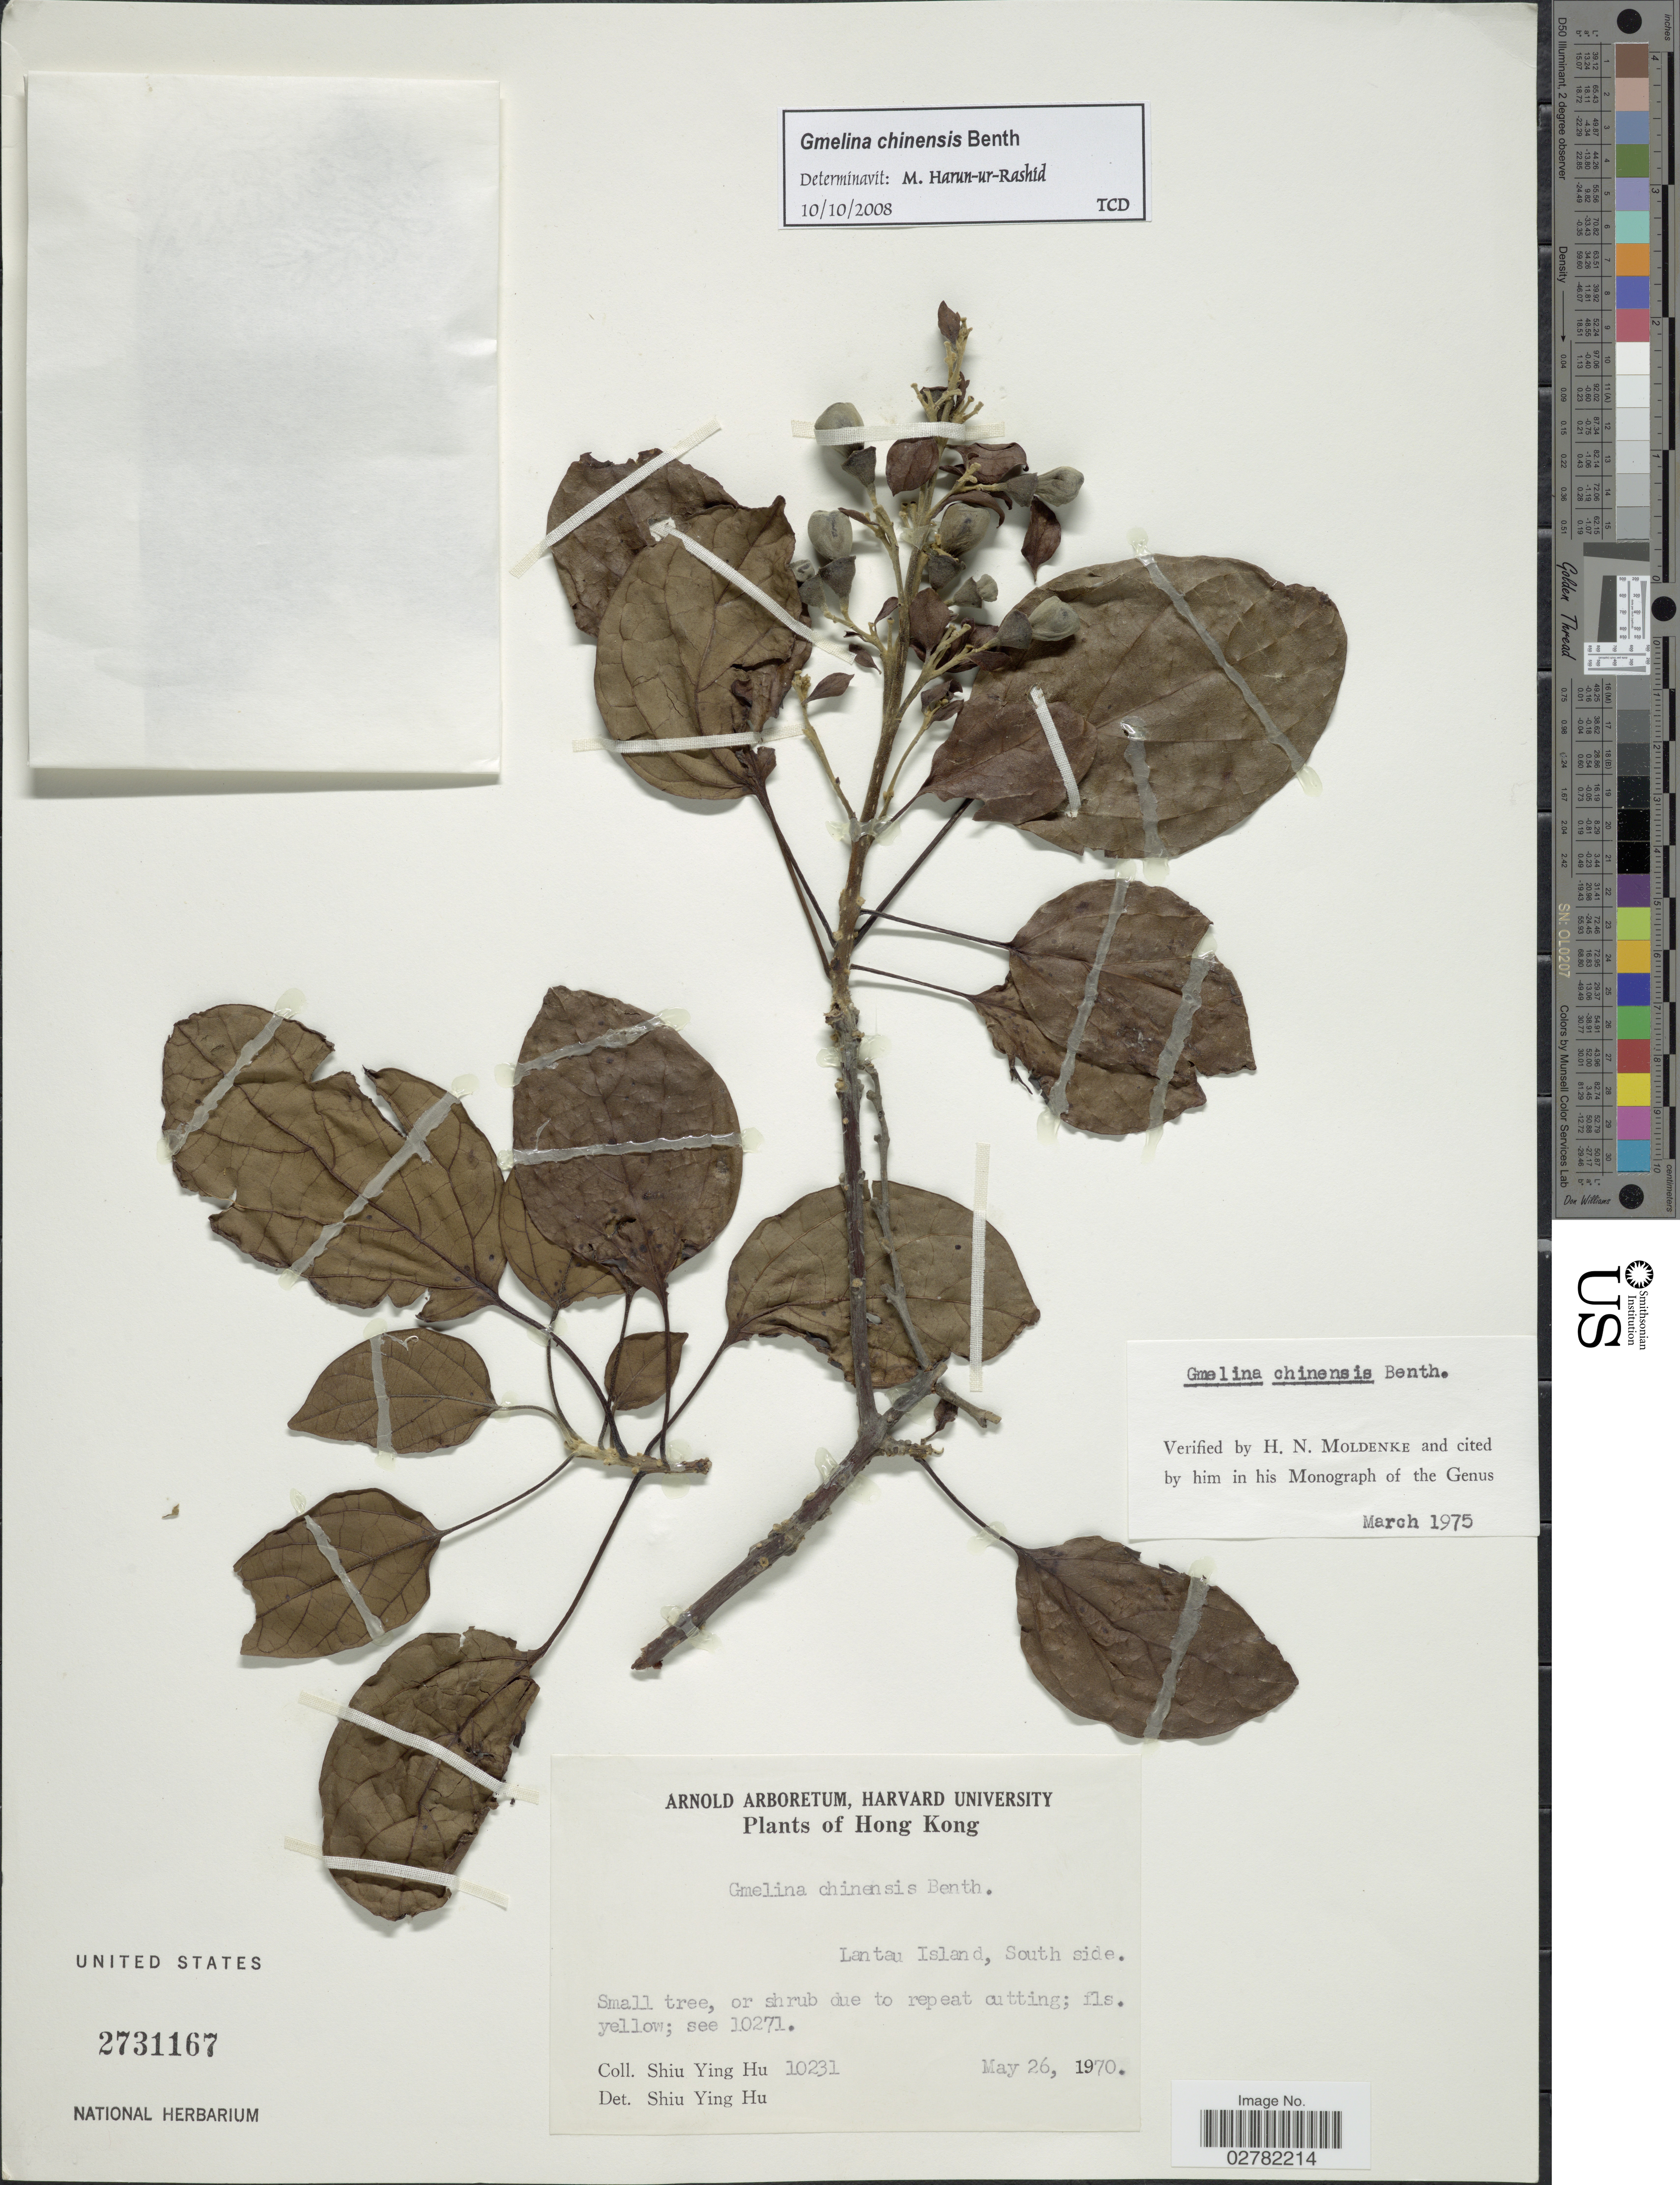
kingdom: Plantae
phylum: Tracheophyta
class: Magnoliopsida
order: Lamiales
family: Lamiaceae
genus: Gmelina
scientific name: Gmelina chinensis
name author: Benth.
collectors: S. Y. Hu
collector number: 10231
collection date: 1970-05-26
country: China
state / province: Hong Kong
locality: Lantau Island, South side.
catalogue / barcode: US 2731167